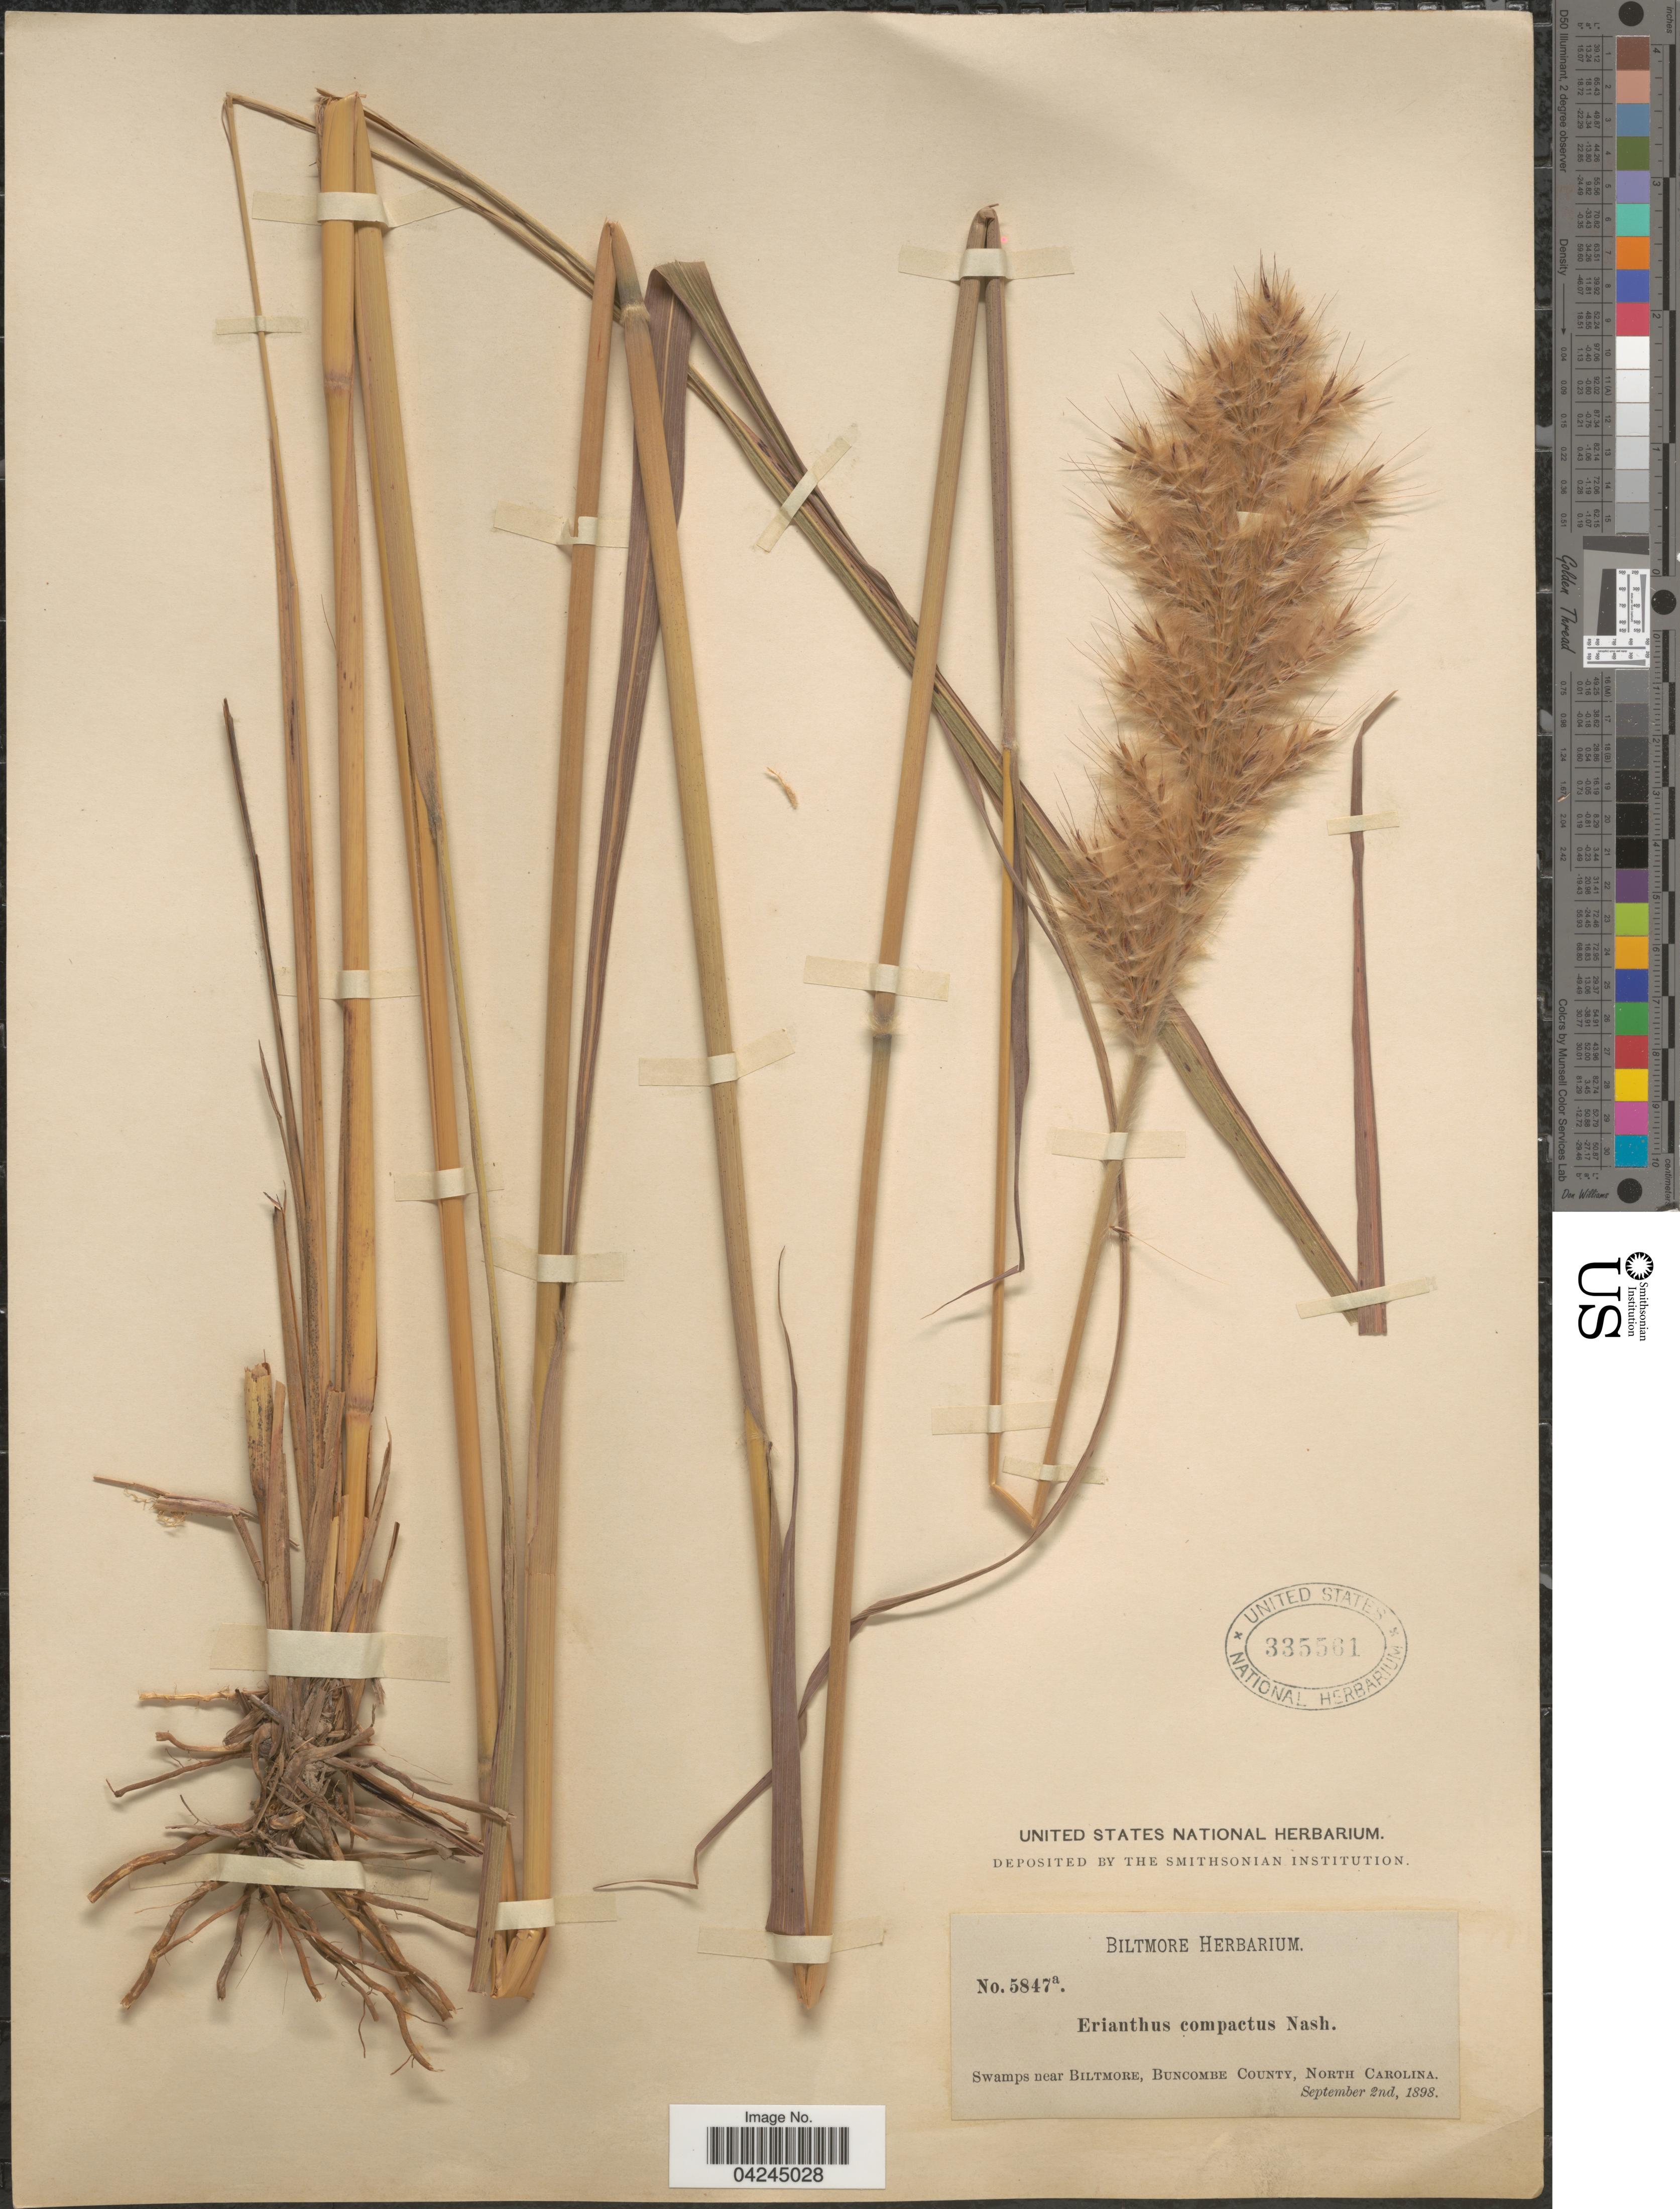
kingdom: Plantae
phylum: Tracheophyta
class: Liliopsida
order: Poales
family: Poaceae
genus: Erianthus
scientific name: Erianthus giganteus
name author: (Walter) P. Beauv.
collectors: ex herb. Biltmore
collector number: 5847a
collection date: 1898-09-02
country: United States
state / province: North Carolina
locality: Swamps near Biltmore, Buncombe County.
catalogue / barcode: US 335561